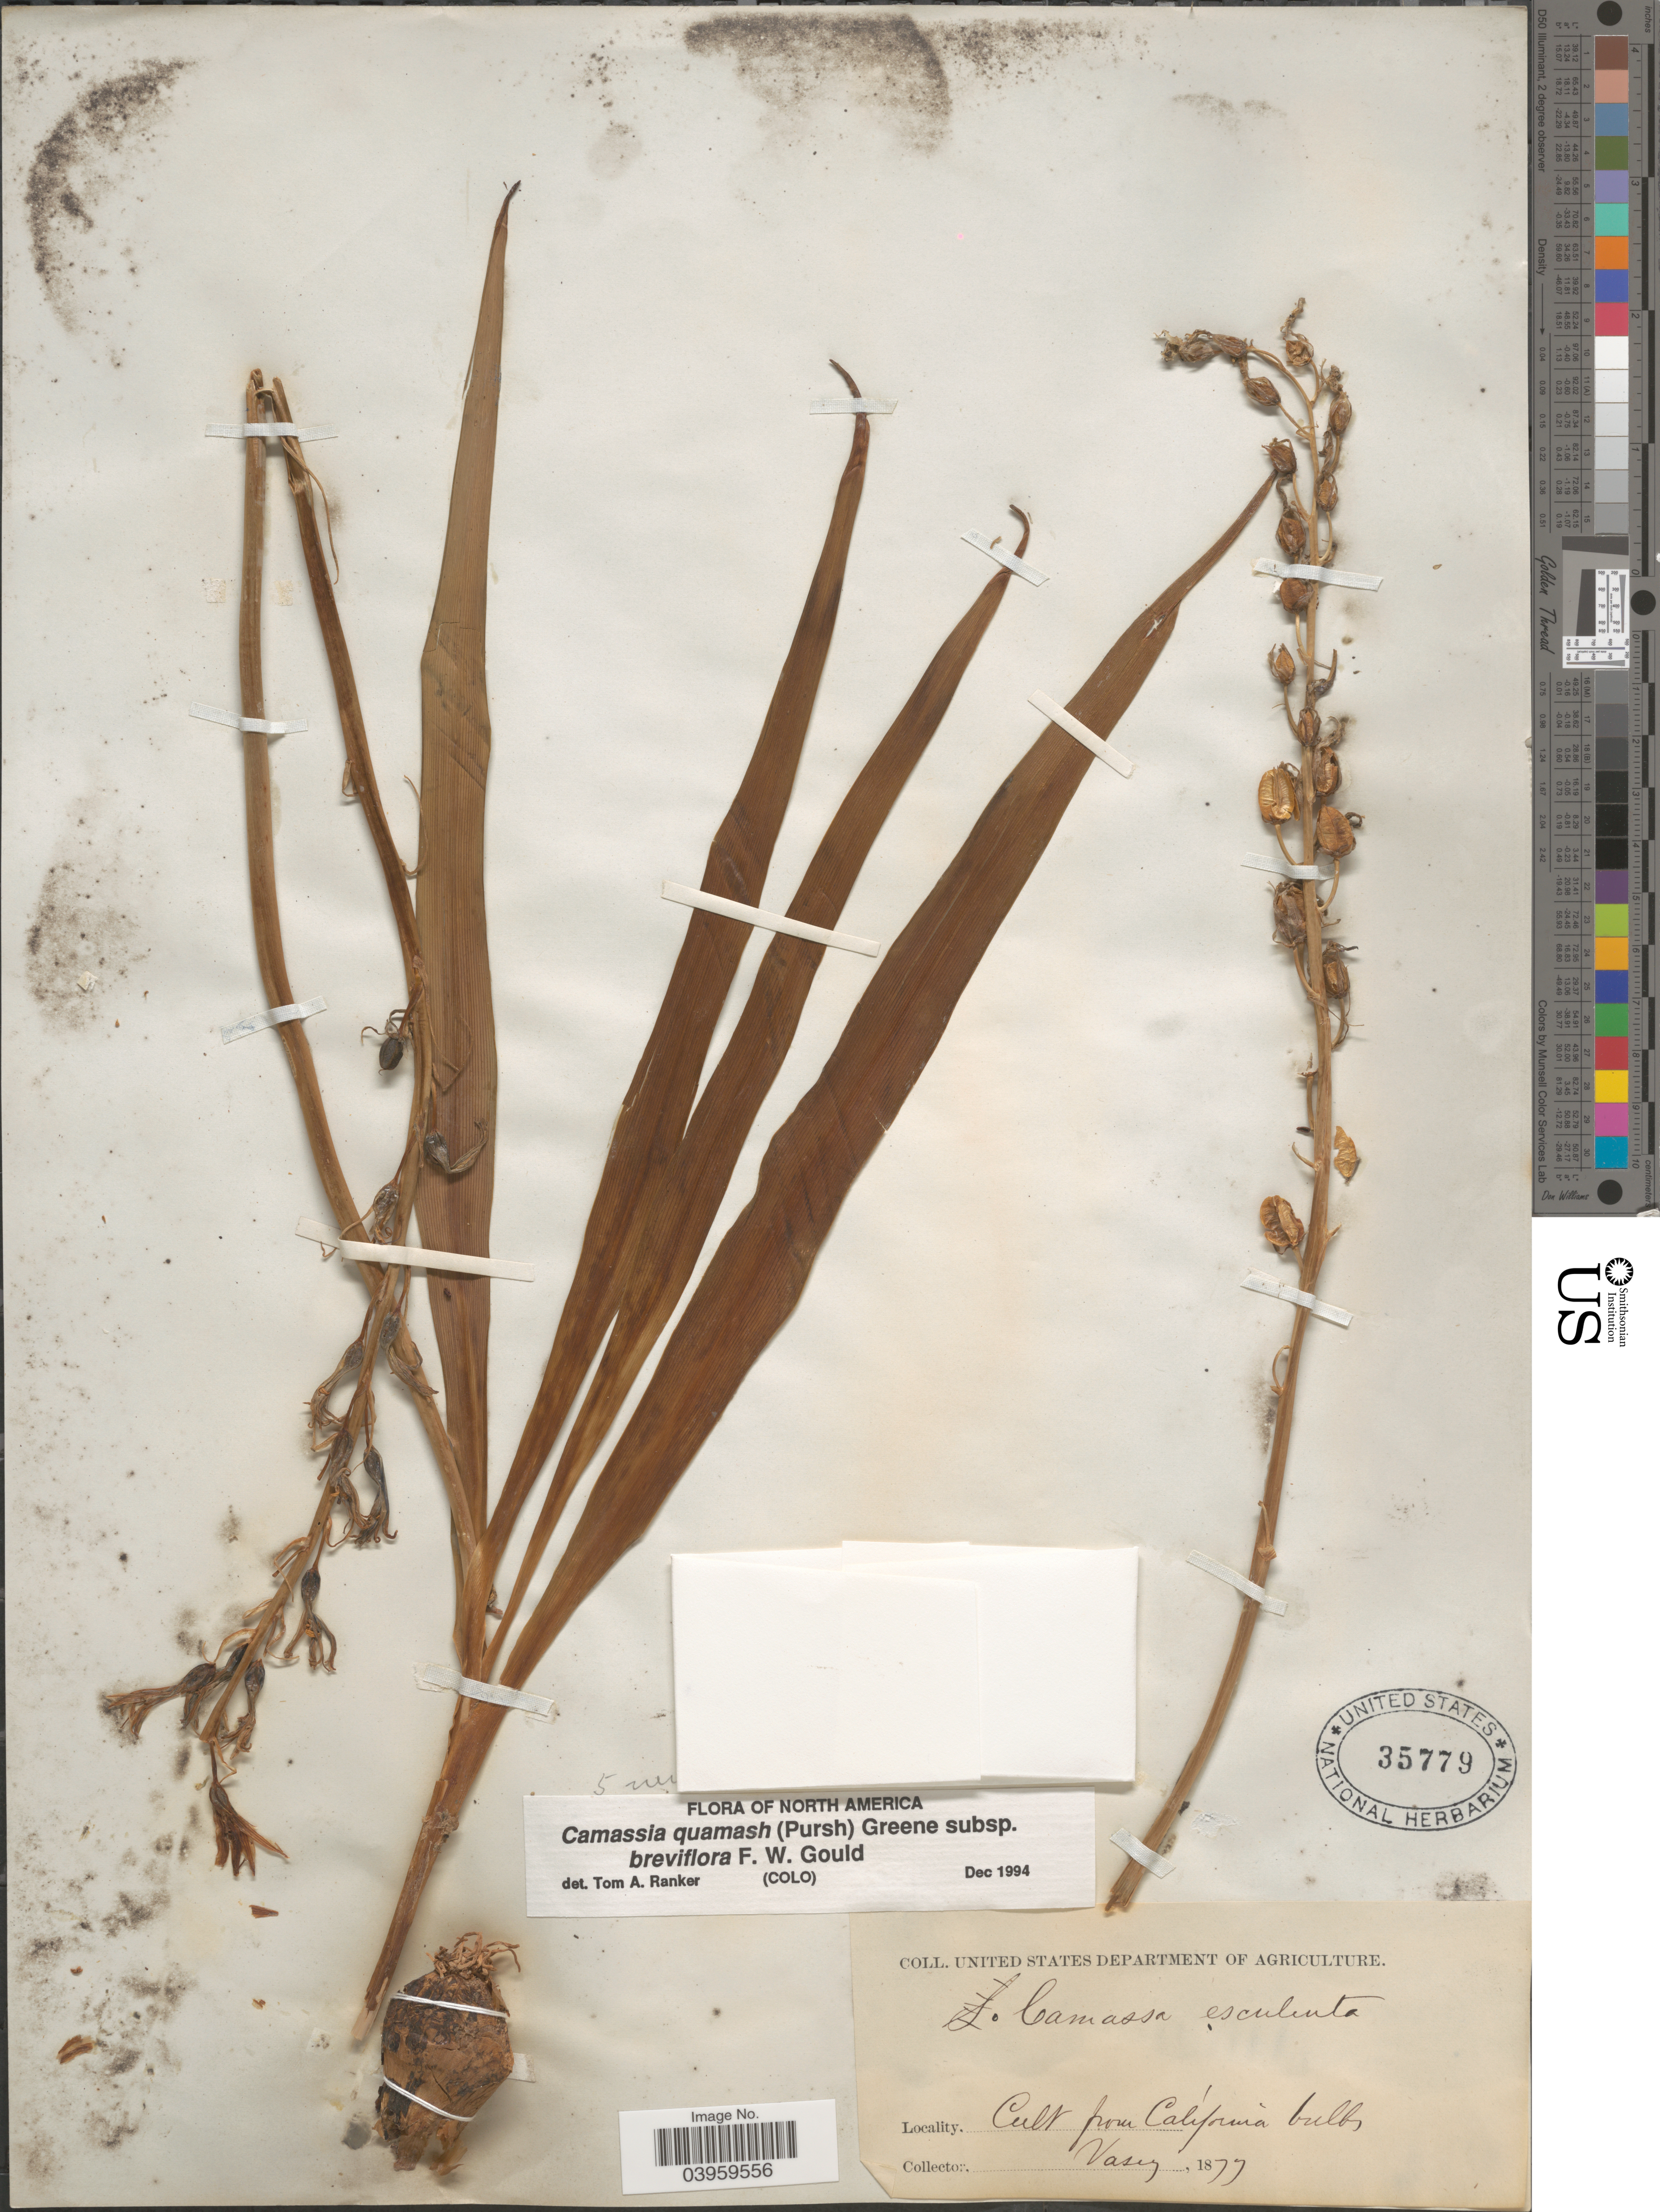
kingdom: Plantae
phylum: Tracheophyta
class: Liliopsida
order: Asparagales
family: Asparagaceae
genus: Camassia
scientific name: Camassia quamash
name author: (Pursh) Greene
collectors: Vasey, --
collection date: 1877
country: United States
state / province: California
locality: From California bulbs.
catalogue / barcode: US 35779